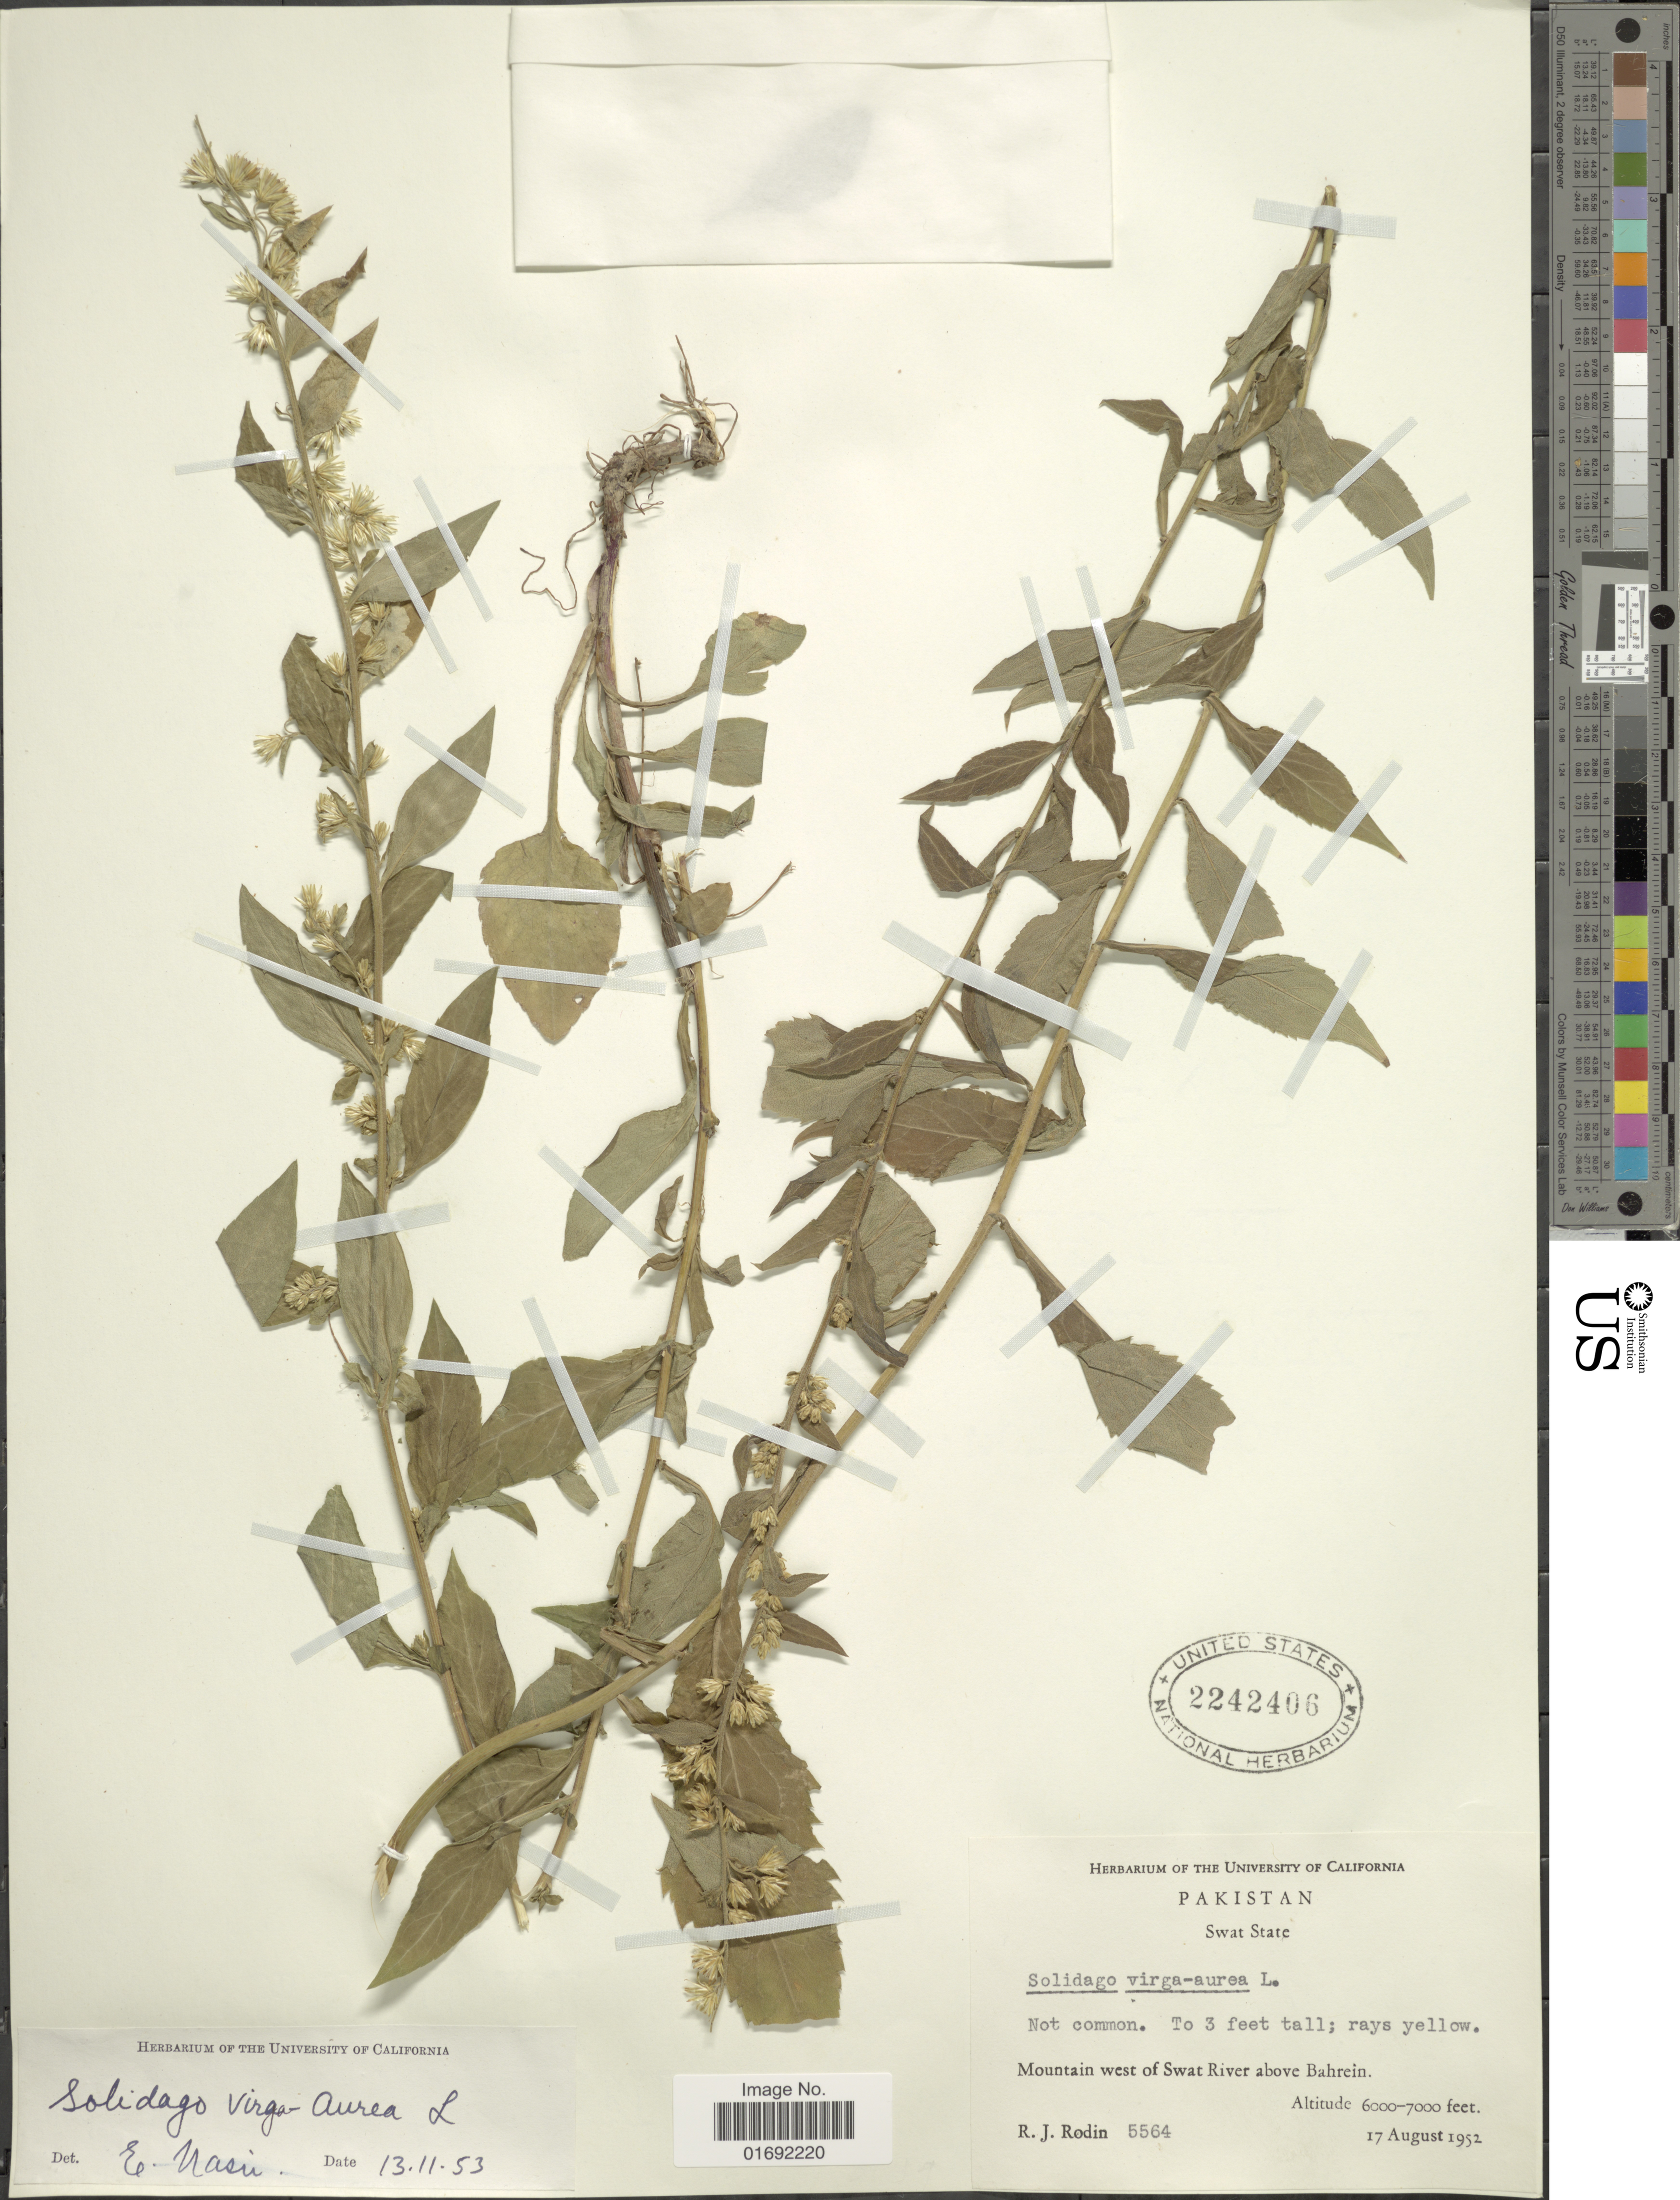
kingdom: Plantae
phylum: Tracheophyta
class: Magnoliopsida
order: Asterales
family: Asteraceae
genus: Solidago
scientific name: Solidago virgaurea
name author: L.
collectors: R. J. Rodin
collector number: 5564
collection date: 1952-08-17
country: Pakistan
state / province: Khyber Pakhtunkhwa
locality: Swat State, Mountain west of Swat River above Bahrein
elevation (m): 1829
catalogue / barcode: US 2242406